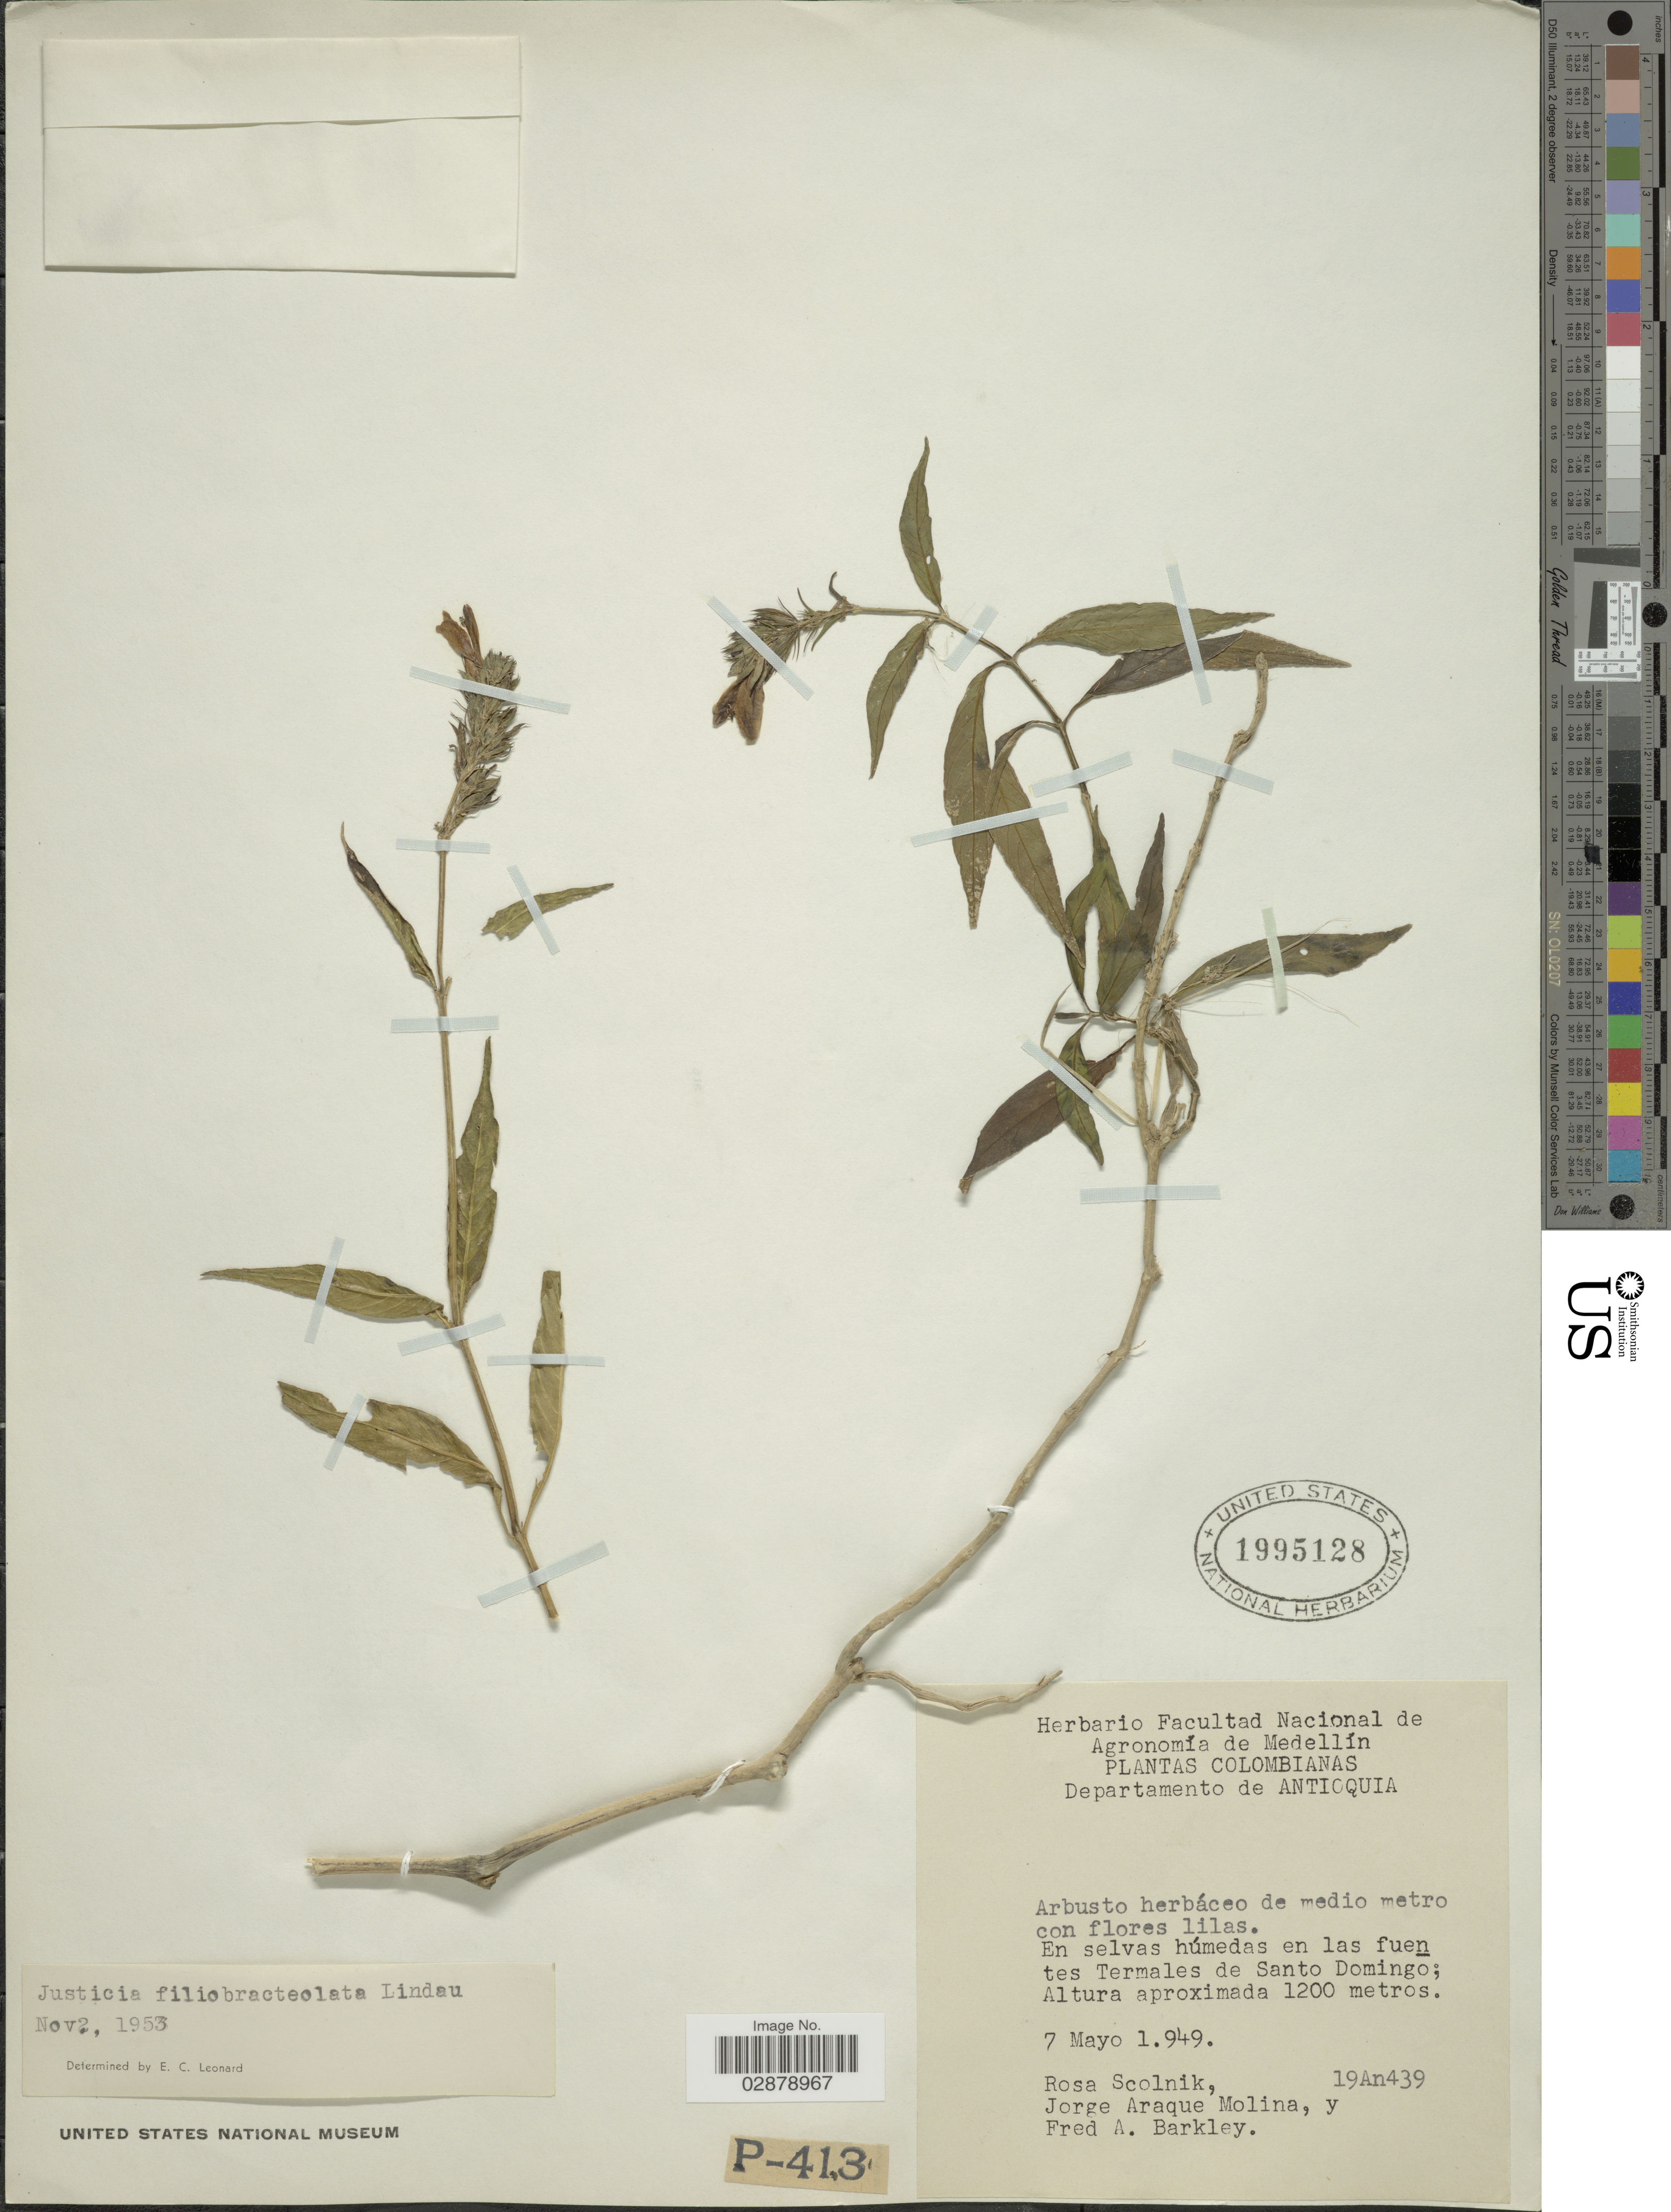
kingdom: Plantae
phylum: Tracheophyta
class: Magnoliopsida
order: Lamiales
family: Acanthaceae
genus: Justicia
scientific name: Justicia filibracteolata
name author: Lindau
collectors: R. Scolnik, J. A. Molina & F. A. Barkley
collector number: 19An439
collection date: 1949-05-07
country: Colombia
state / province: Antioquia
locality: Departamento de Antioquia. En selvas húmedas en las fuentes Termales de Santo Domingo.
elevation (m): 1200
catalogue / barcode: US 1995128